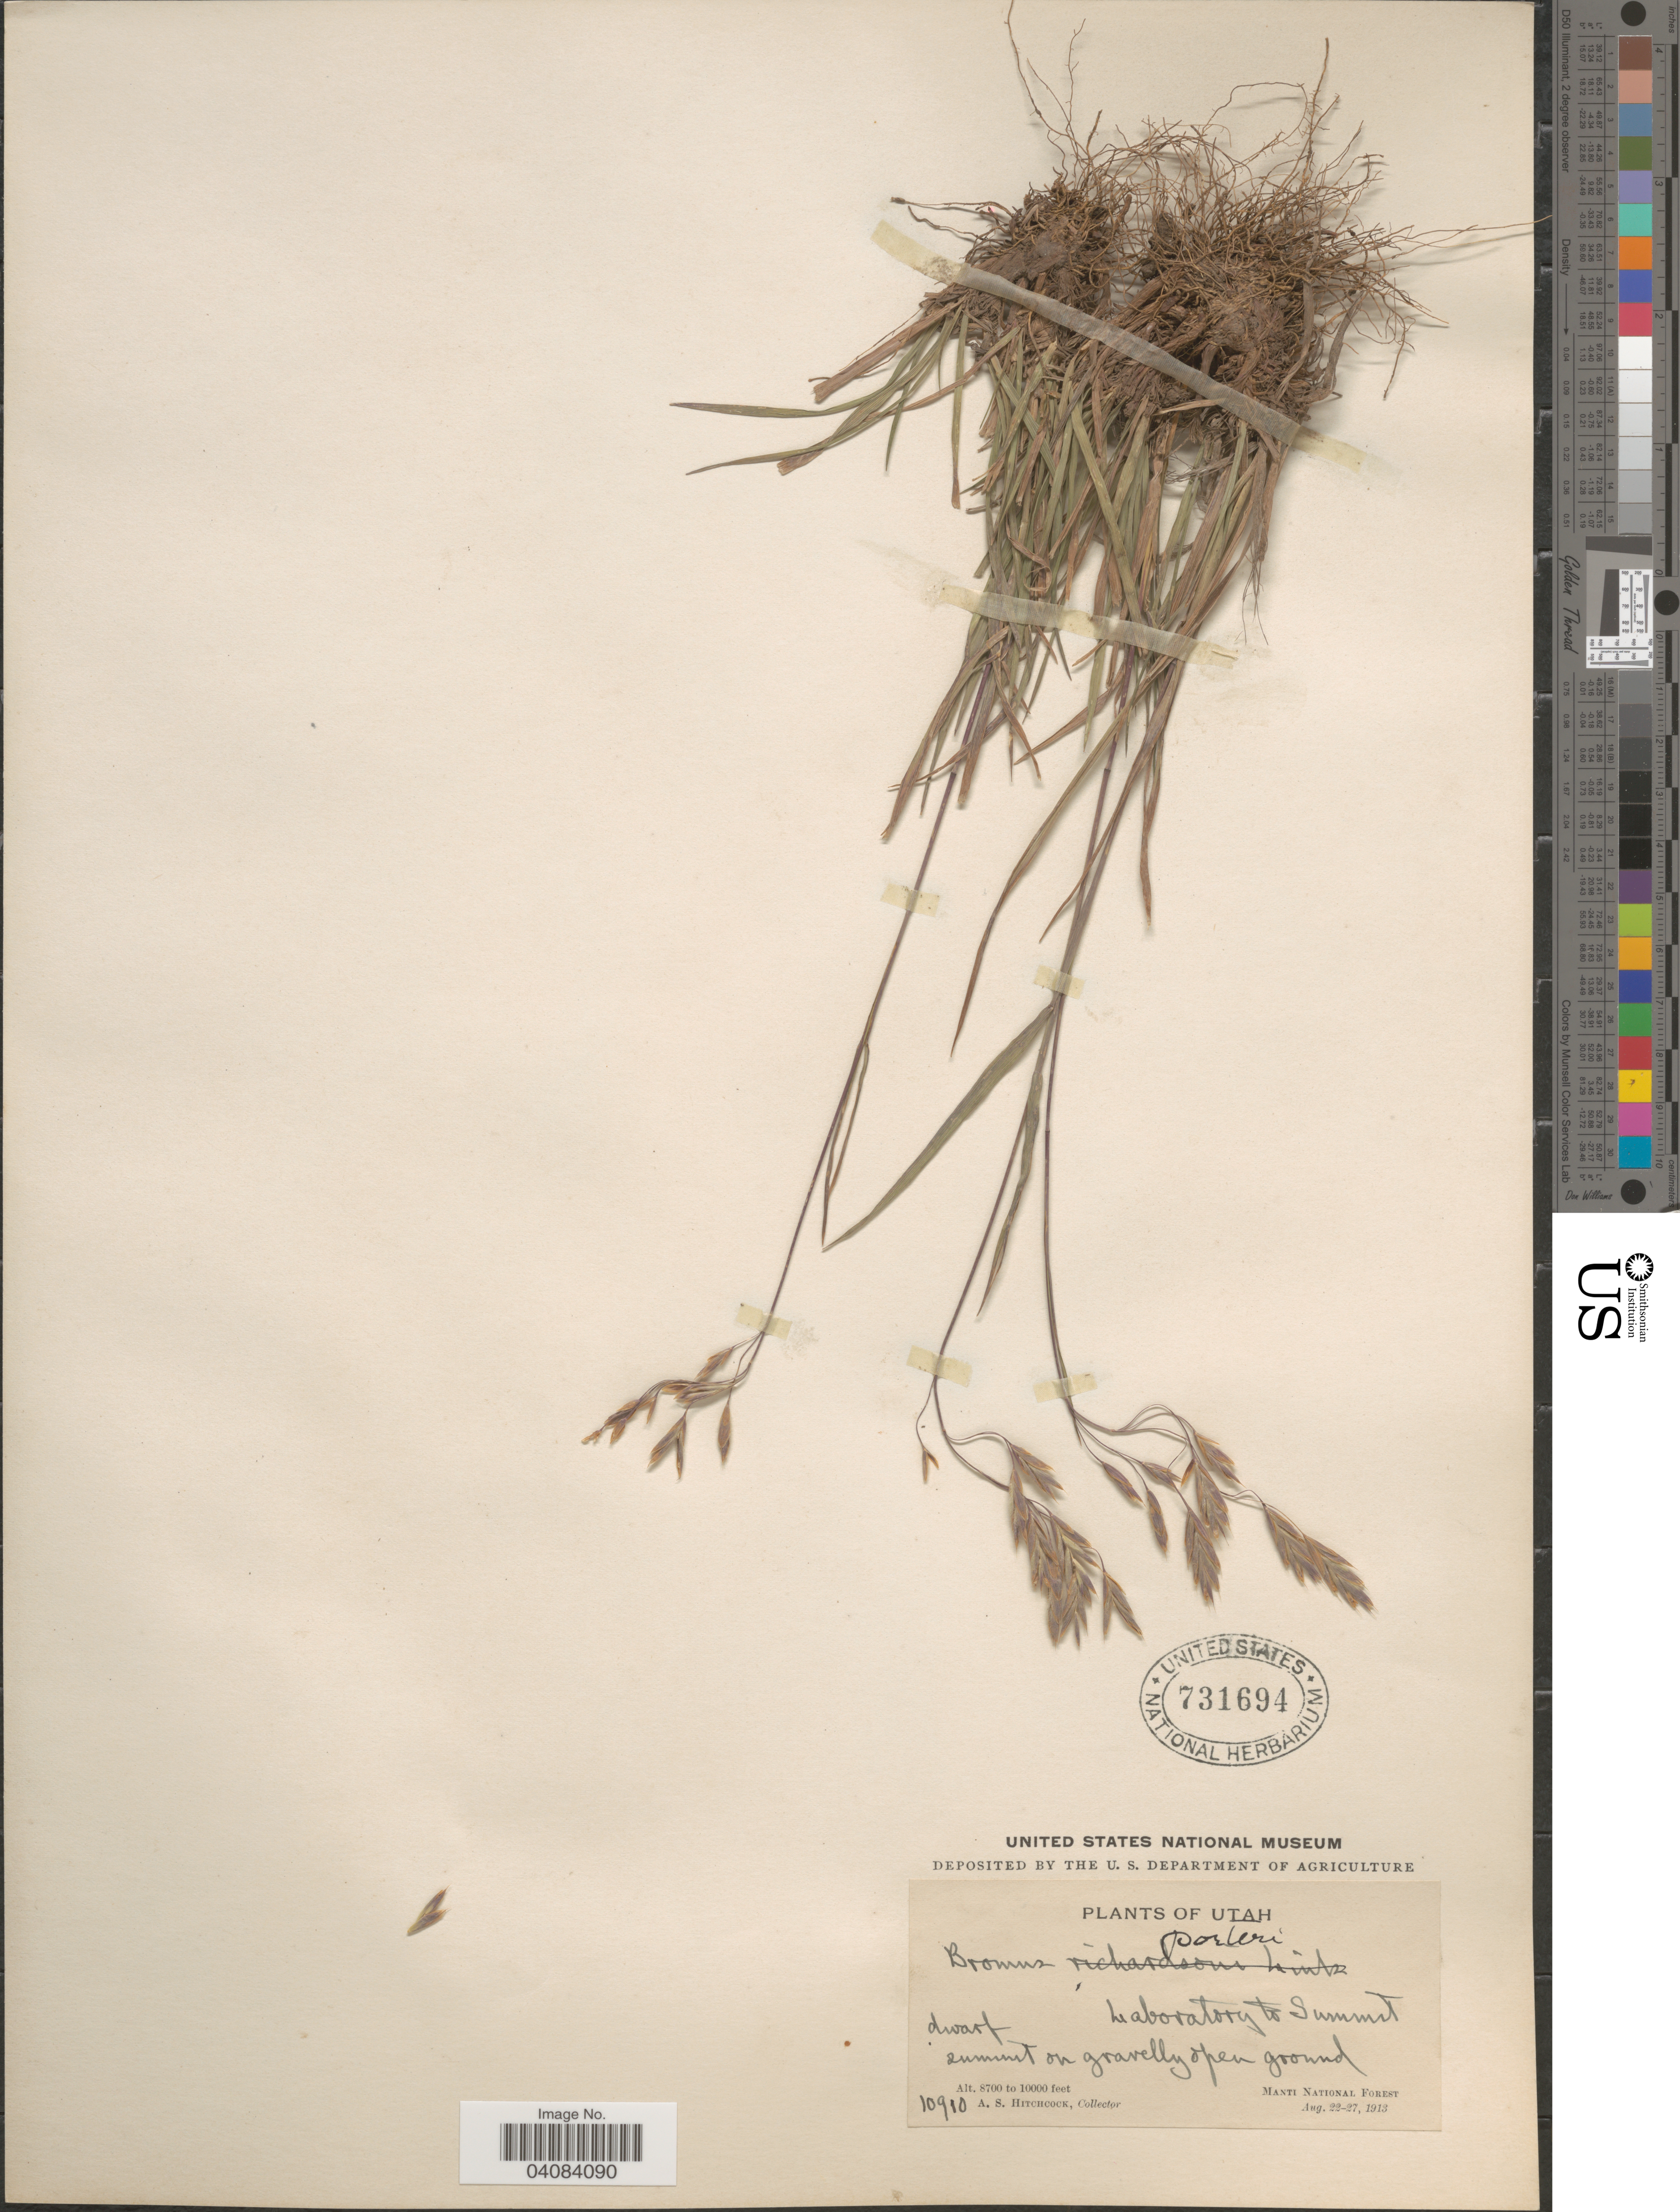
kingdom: Plantae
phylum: Tracheophyta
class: Liliopsida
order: Poales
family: Poaceae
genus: Bromus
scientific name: Bromus porteri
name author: (J.M. Coult.) Nash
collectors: A. S. Hitchcock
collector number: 10910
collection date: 1913-08-22/1913-08-27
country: United States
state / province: Utah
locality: Laboratory to Summit. Summit on gravelly open ground. Manti National Forest.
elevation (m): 2652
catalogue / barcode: US 731694